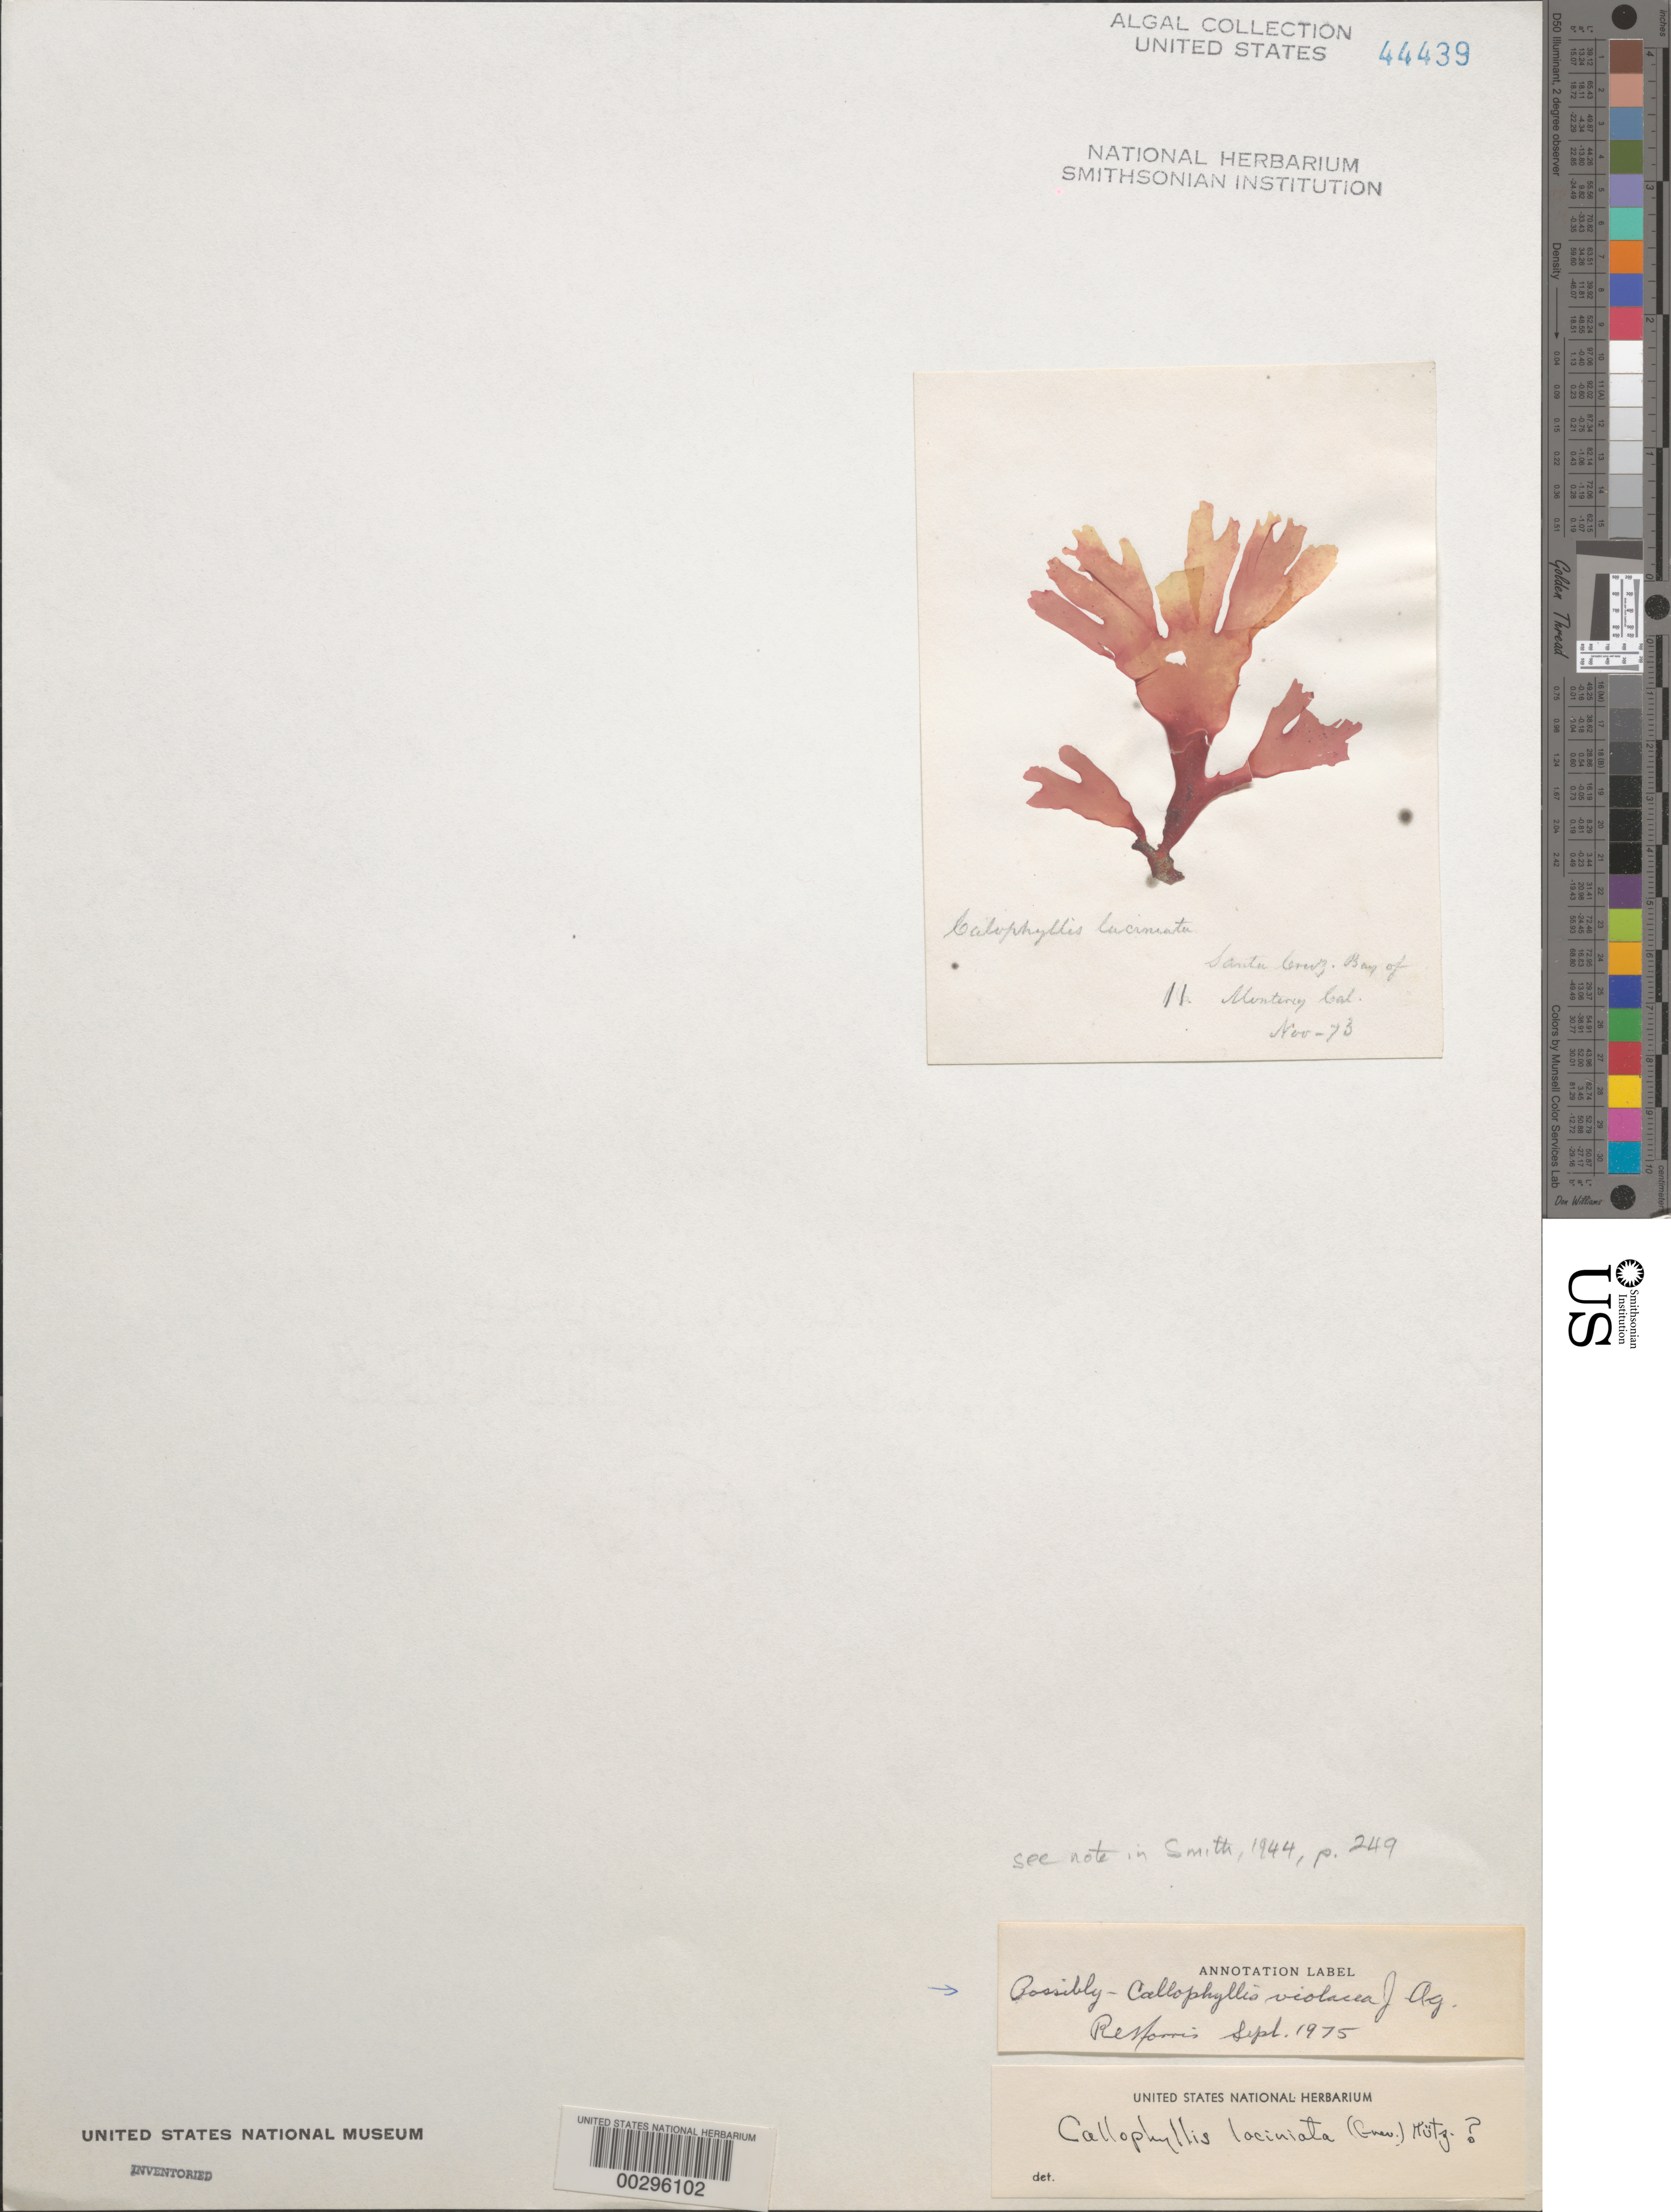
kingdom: Plantae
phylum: Rhodophyta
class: Florideophyceae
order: Gigartinales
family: Kallymeniaceae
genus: Callophyllis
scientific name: Callophyllis violacea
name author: J. Agardh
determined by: Norris, R. E.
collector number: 11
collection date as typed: Nov 1873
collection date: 1873-11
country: United States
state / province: California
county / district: Santa Cruz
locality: Santa Cruz, Monterey Bay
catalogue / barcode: US 44439